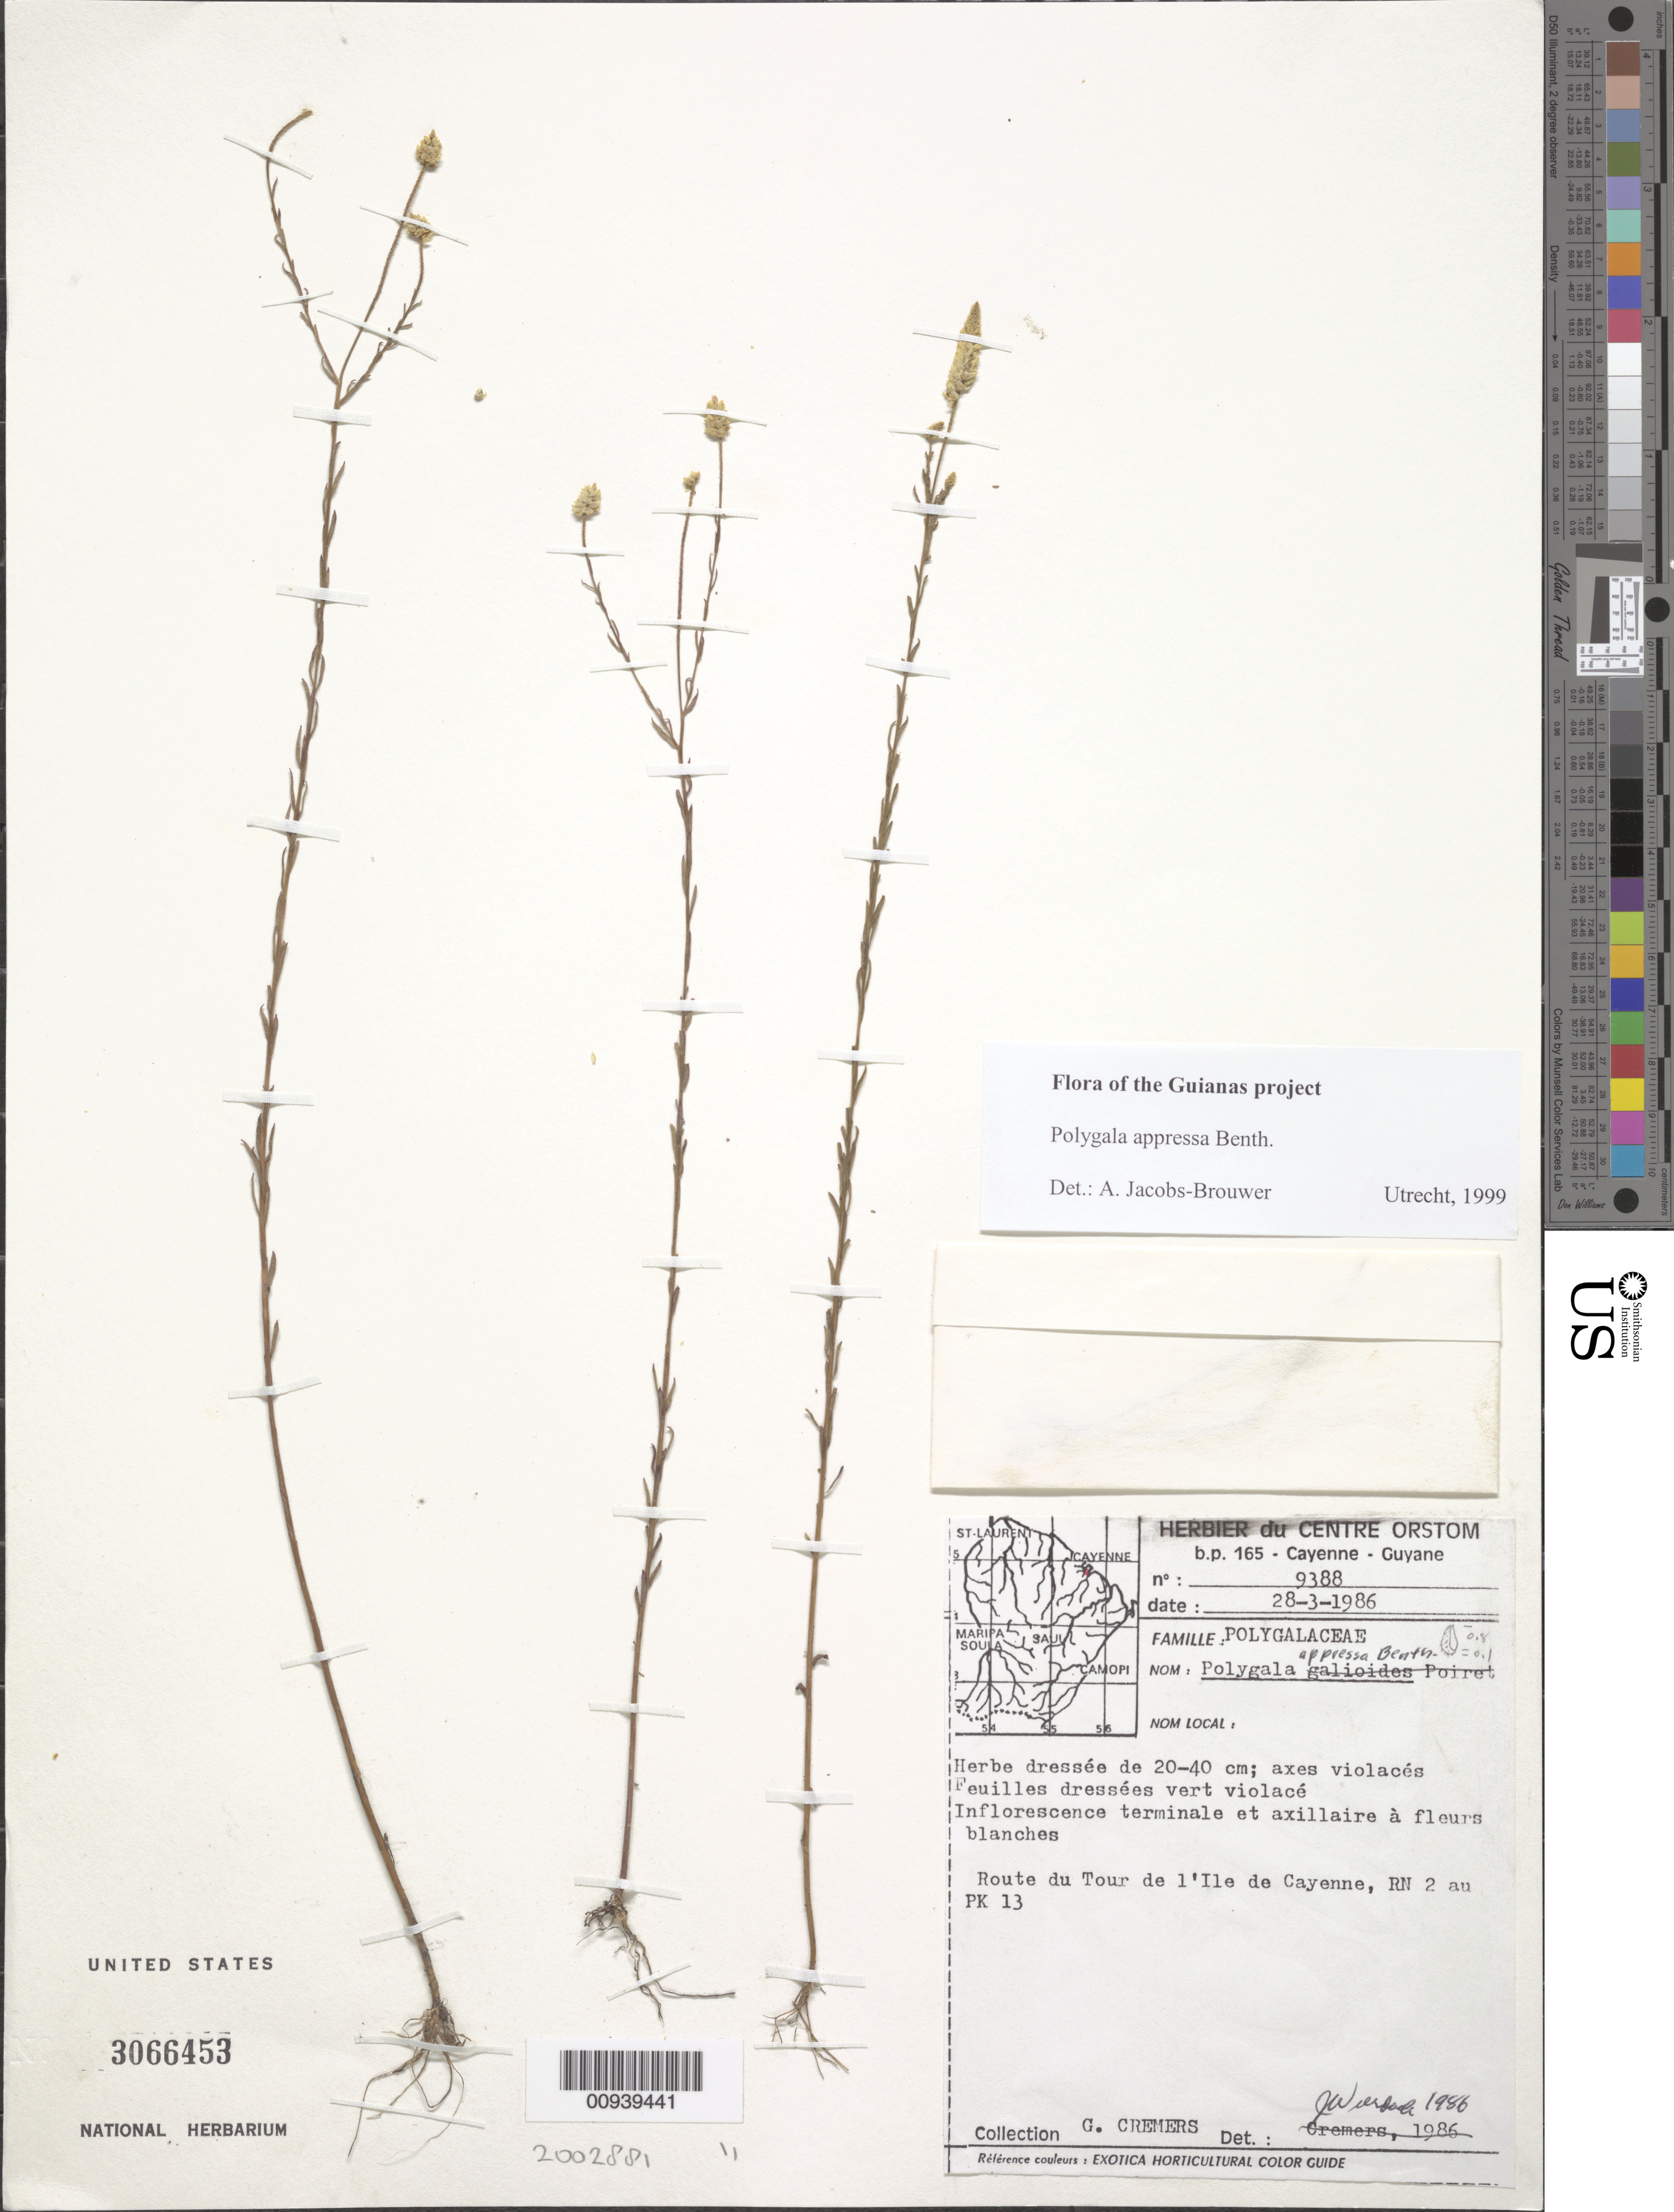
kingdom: Plantae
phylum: Tracheophyta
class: Magnoliopsida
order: Fabales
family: Polygalaceae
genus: Polygala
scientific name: Polygala appressa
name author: Benth.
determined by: Jacobs-Brouwer, A.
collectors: G. Cremers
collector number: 9388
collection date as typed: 28-Mar-86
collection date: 1986-03-28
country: French Guiana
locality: Ile de Cayenne, route du Tour, RN 2 - PK 13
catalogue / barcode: US 3066453